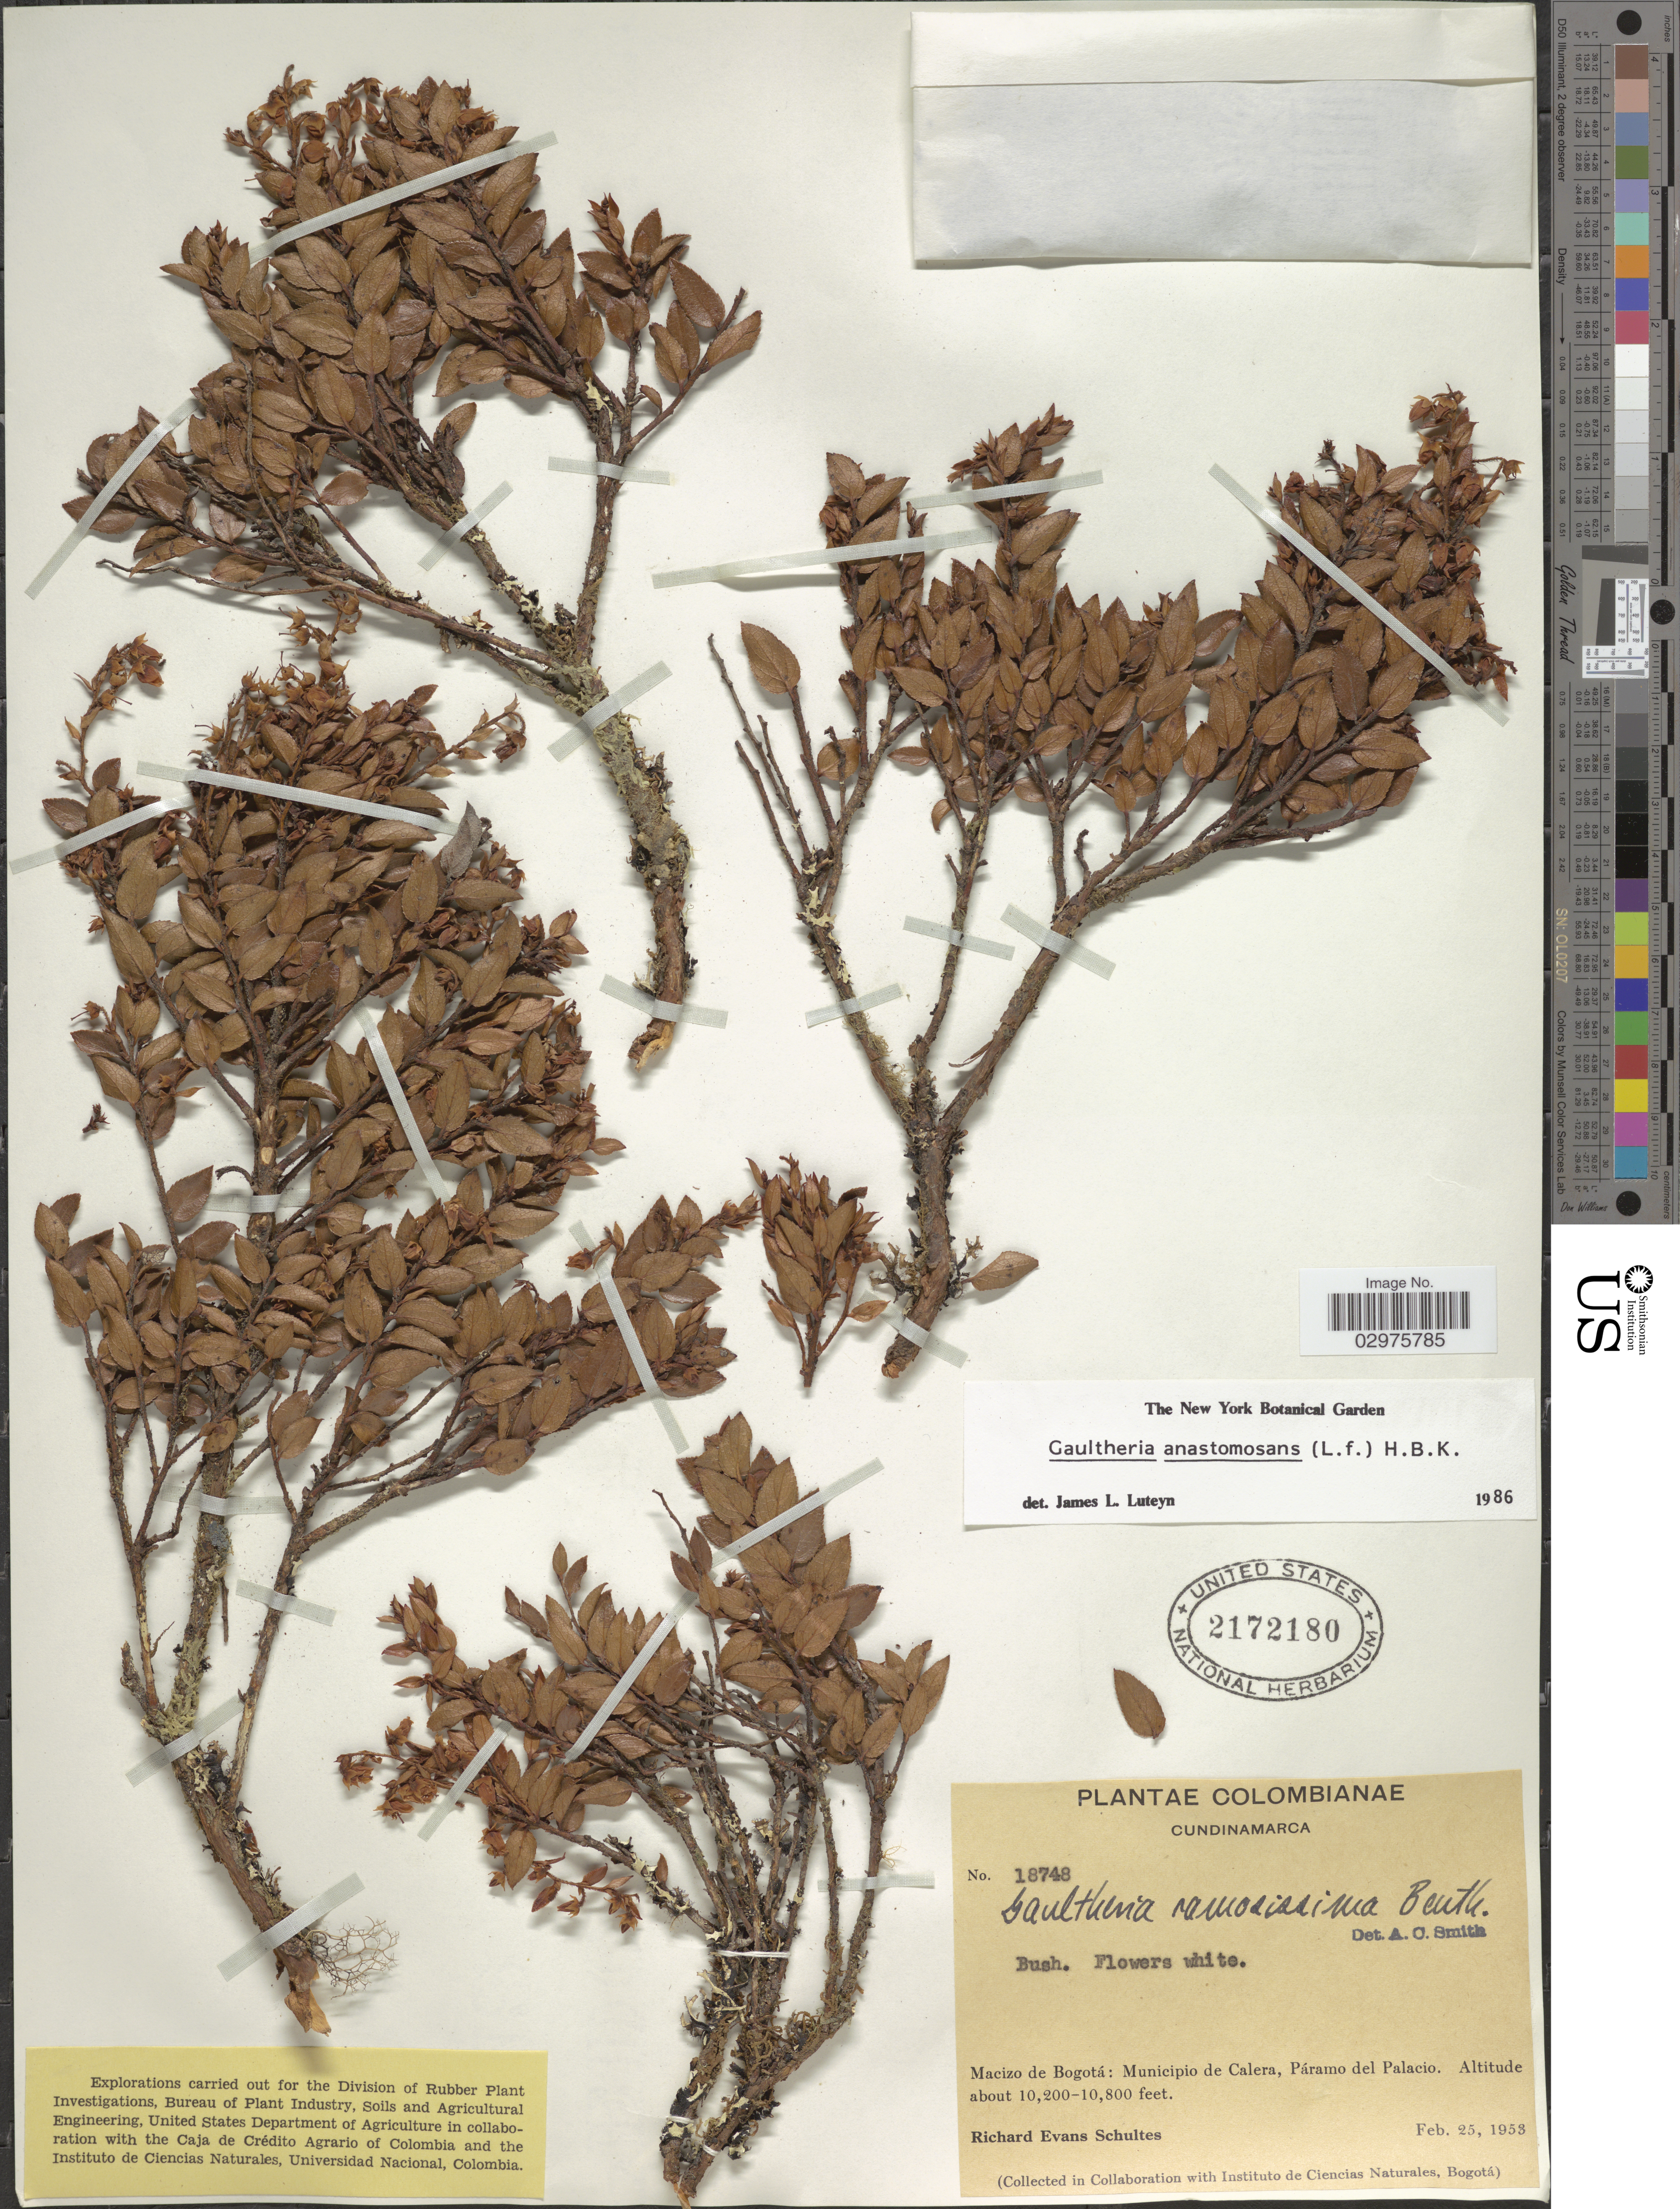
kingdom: Plantae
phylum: Tracheophyta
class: Magnoliopsida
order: Ericales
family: Ericaceae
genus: Gaultheria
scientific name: Gaultheria anastomosans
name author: (L. f.) Kunth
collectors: R. E. Schultes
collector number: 18748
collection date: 1953-02-25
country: Colombia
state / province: Cundinamarca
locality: Macizo de Bogotá: Municipio de Calera, Páramo del Palacio.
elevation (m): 3109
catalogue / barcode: US 2172180